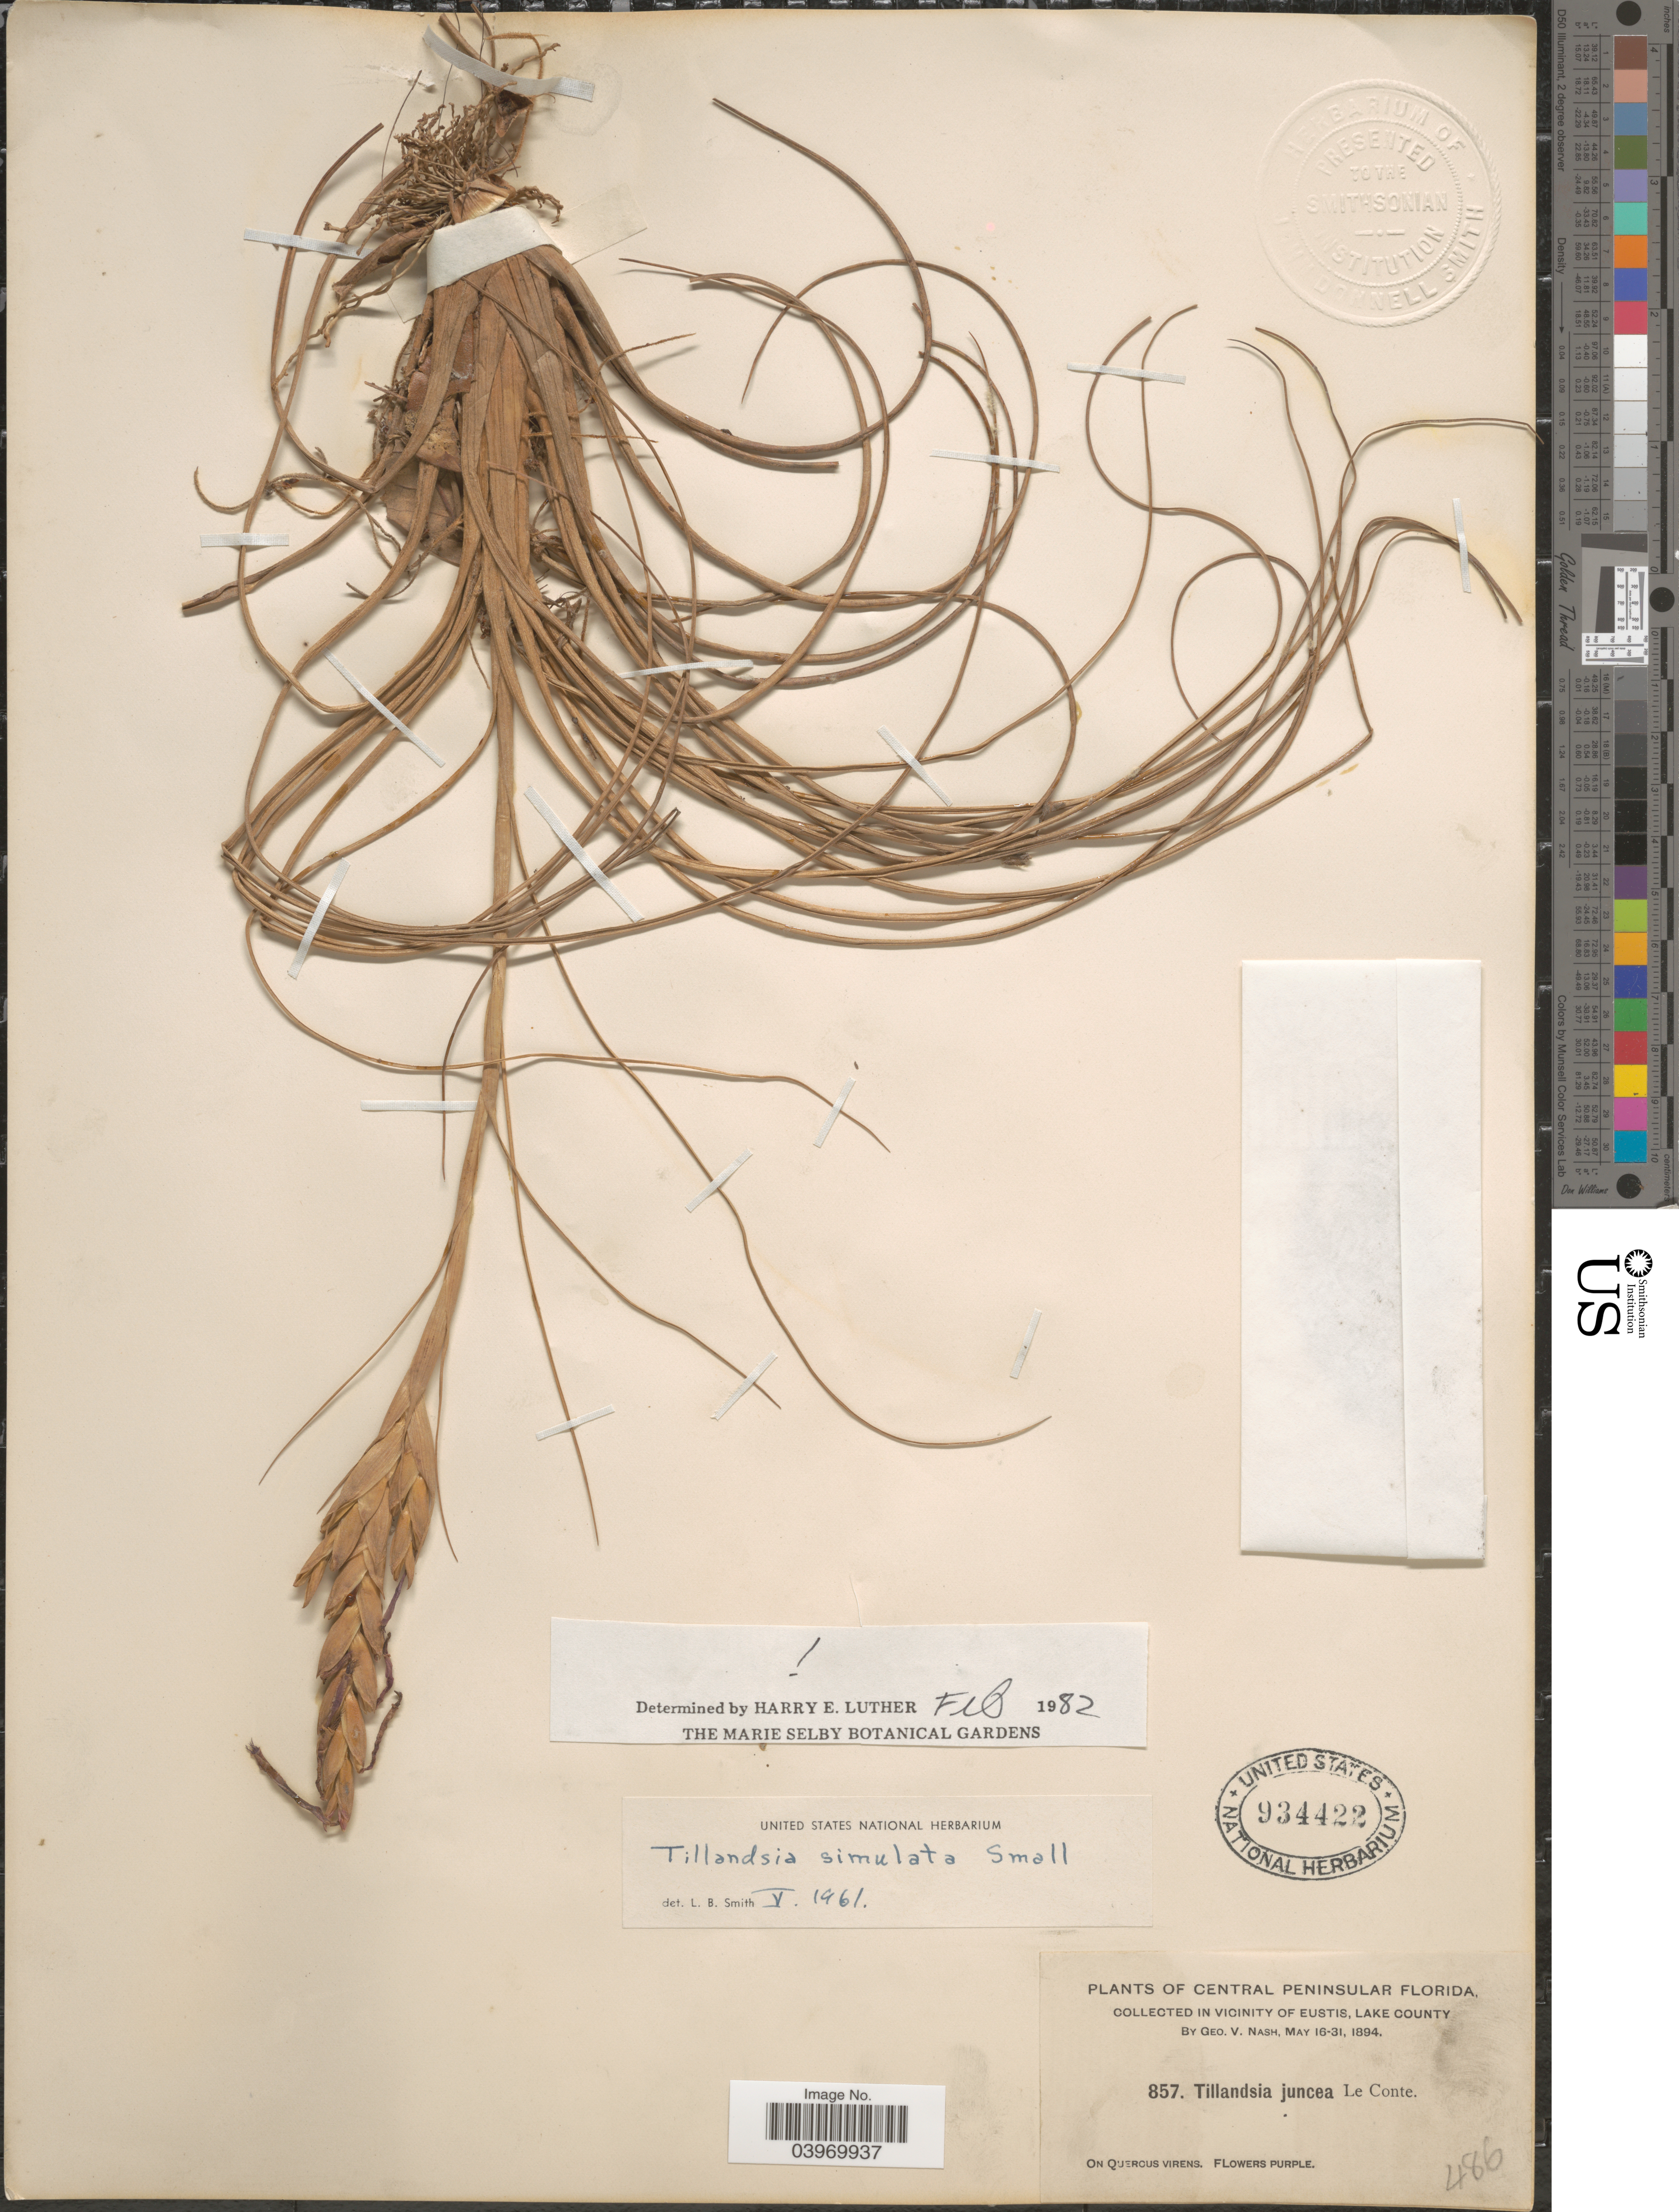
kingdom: Plantae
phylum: Tracheophyta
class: Liliopsida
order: Poales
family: Bromeliaceae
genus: Tillandsia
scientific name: Tillandsia simulata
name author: Small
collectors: G. V. Nash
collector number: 857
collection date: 1894-05-16/1894-05-31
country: United States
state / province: Florida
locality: Central Peninsular Florida. In vicinity of Eustis, Lake County.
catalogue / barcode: US 934422